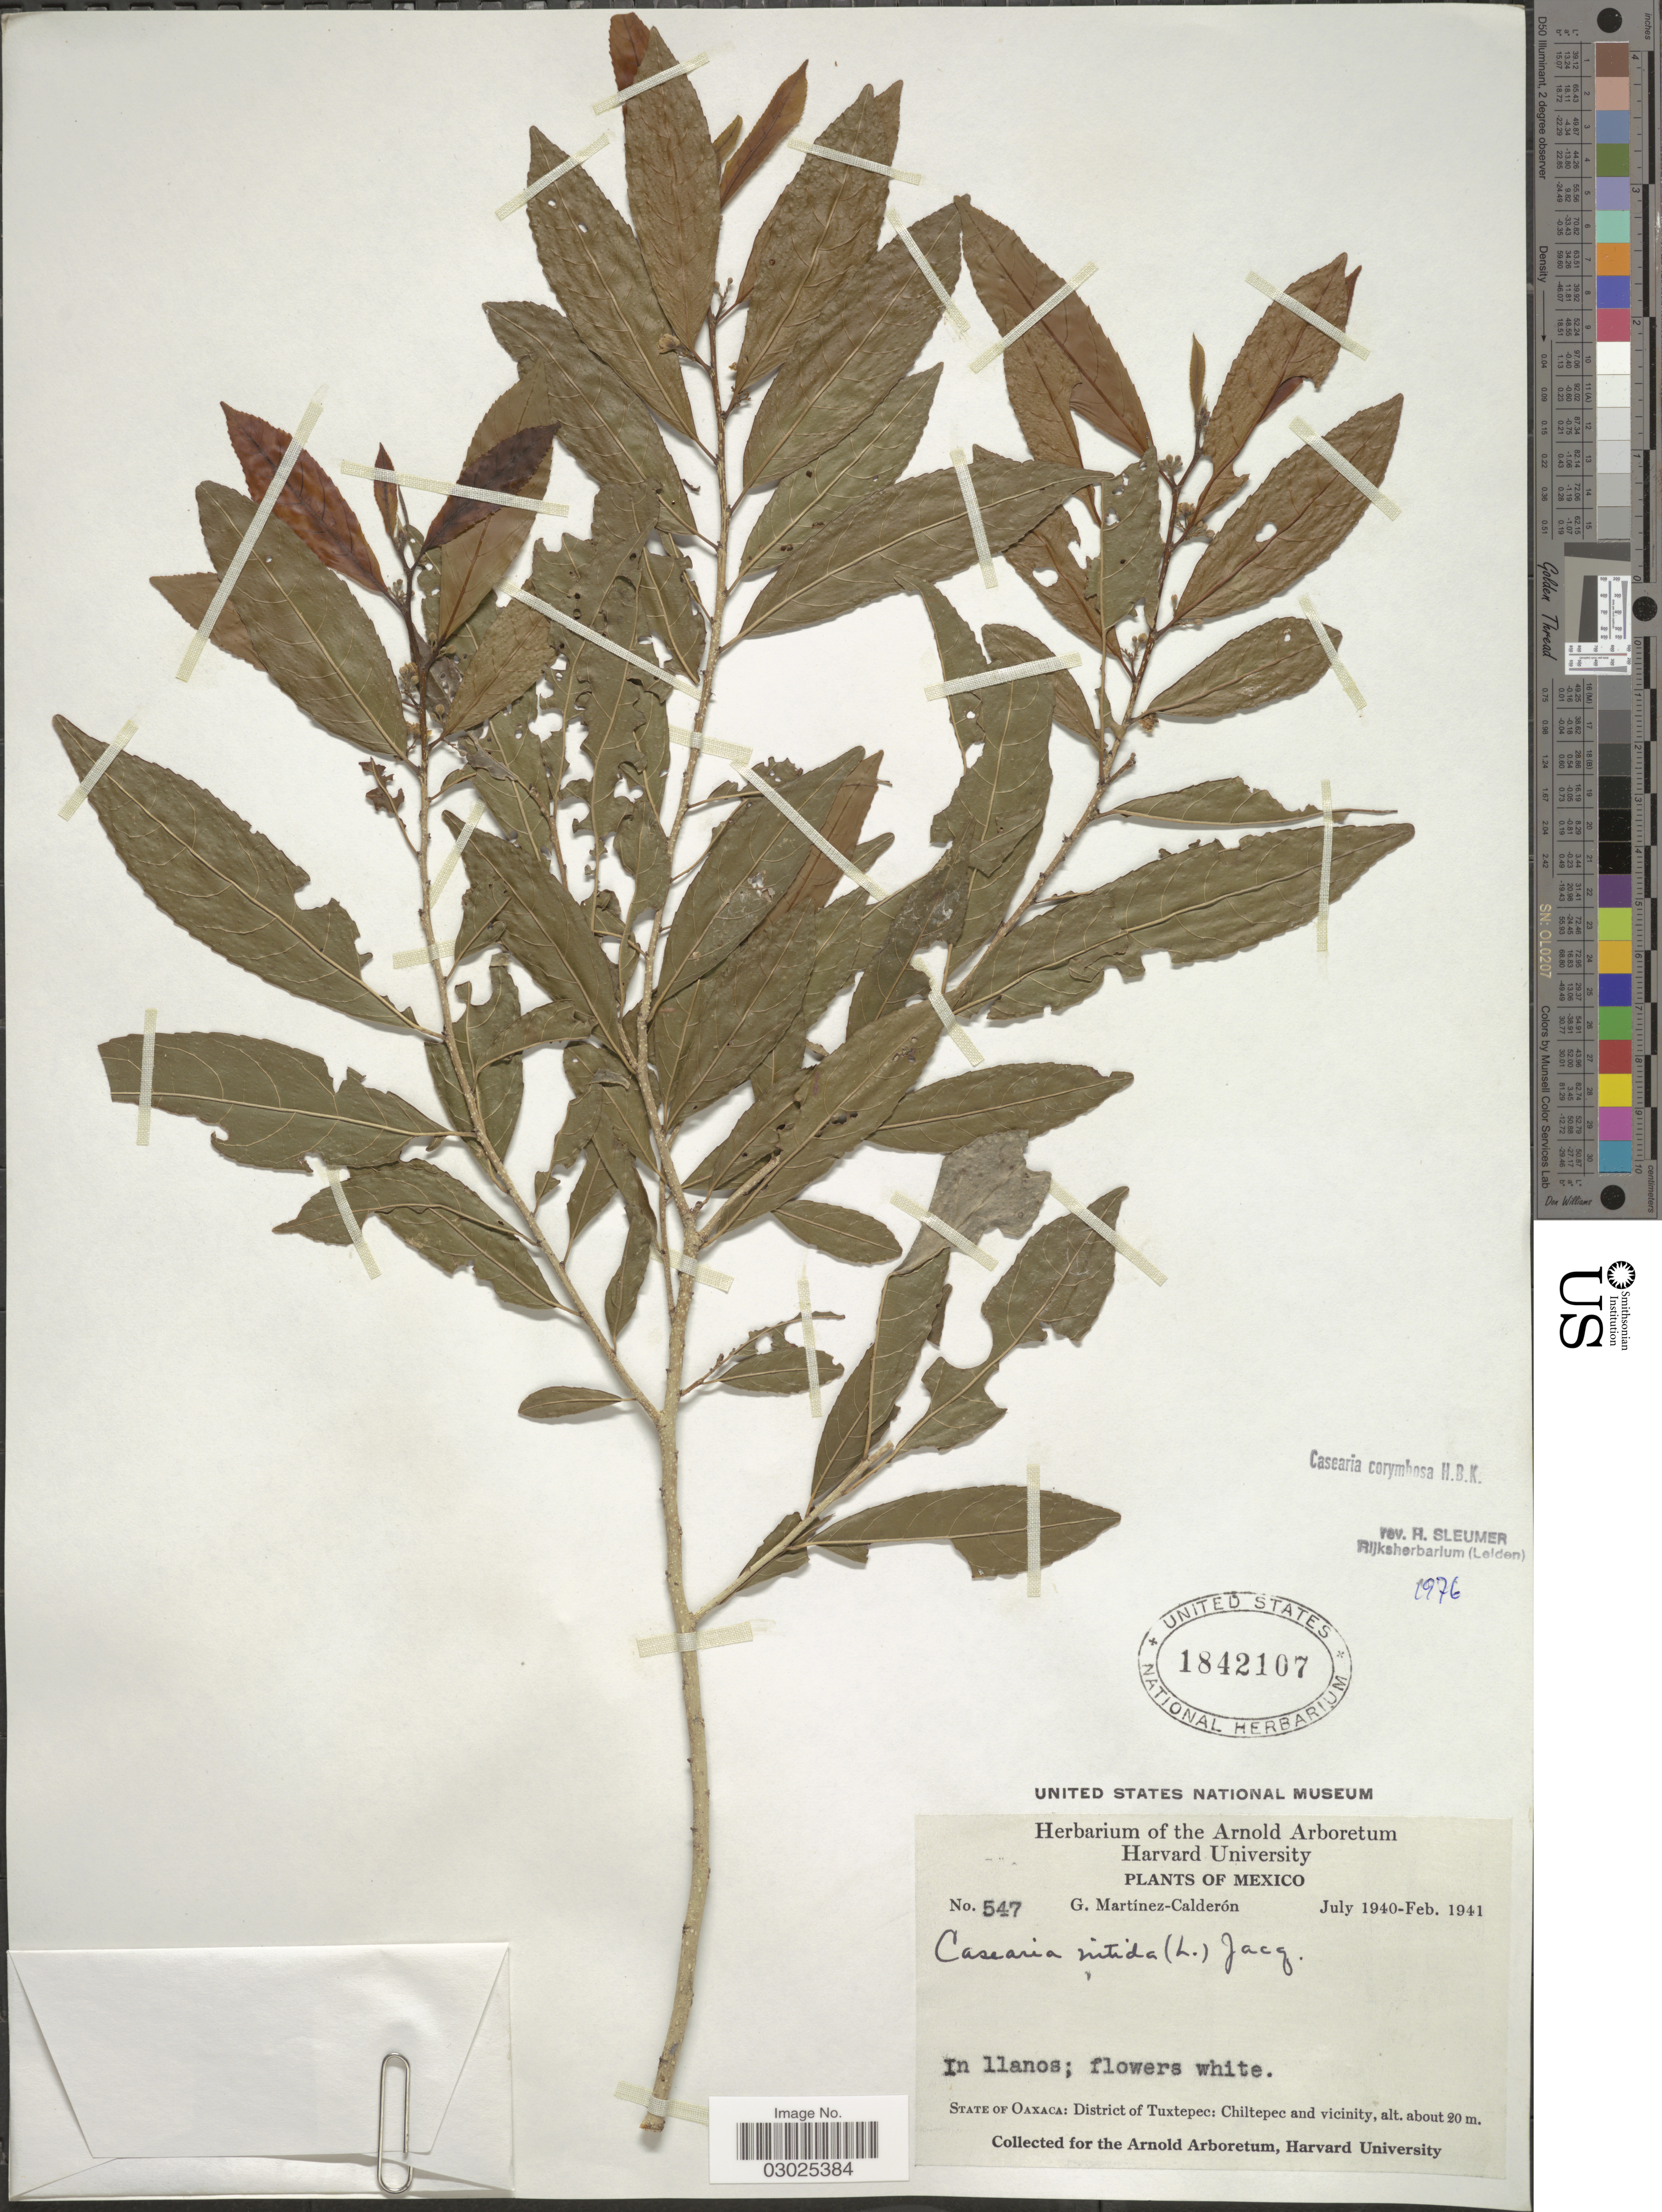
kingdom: Plantae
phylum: Tracheophyta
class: Magnoliopsida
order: Malpighiales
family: Salicaceae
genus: Casearia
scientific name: Casearia corymbosa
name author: Kunth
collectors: G. Martinez-C.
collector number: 547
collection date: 1940-07/1941-02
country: Mexico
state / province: Oaxaca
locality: District of Tuxtepec: Chiltepec and vicinity.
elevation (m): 20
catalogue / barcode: US 1842107